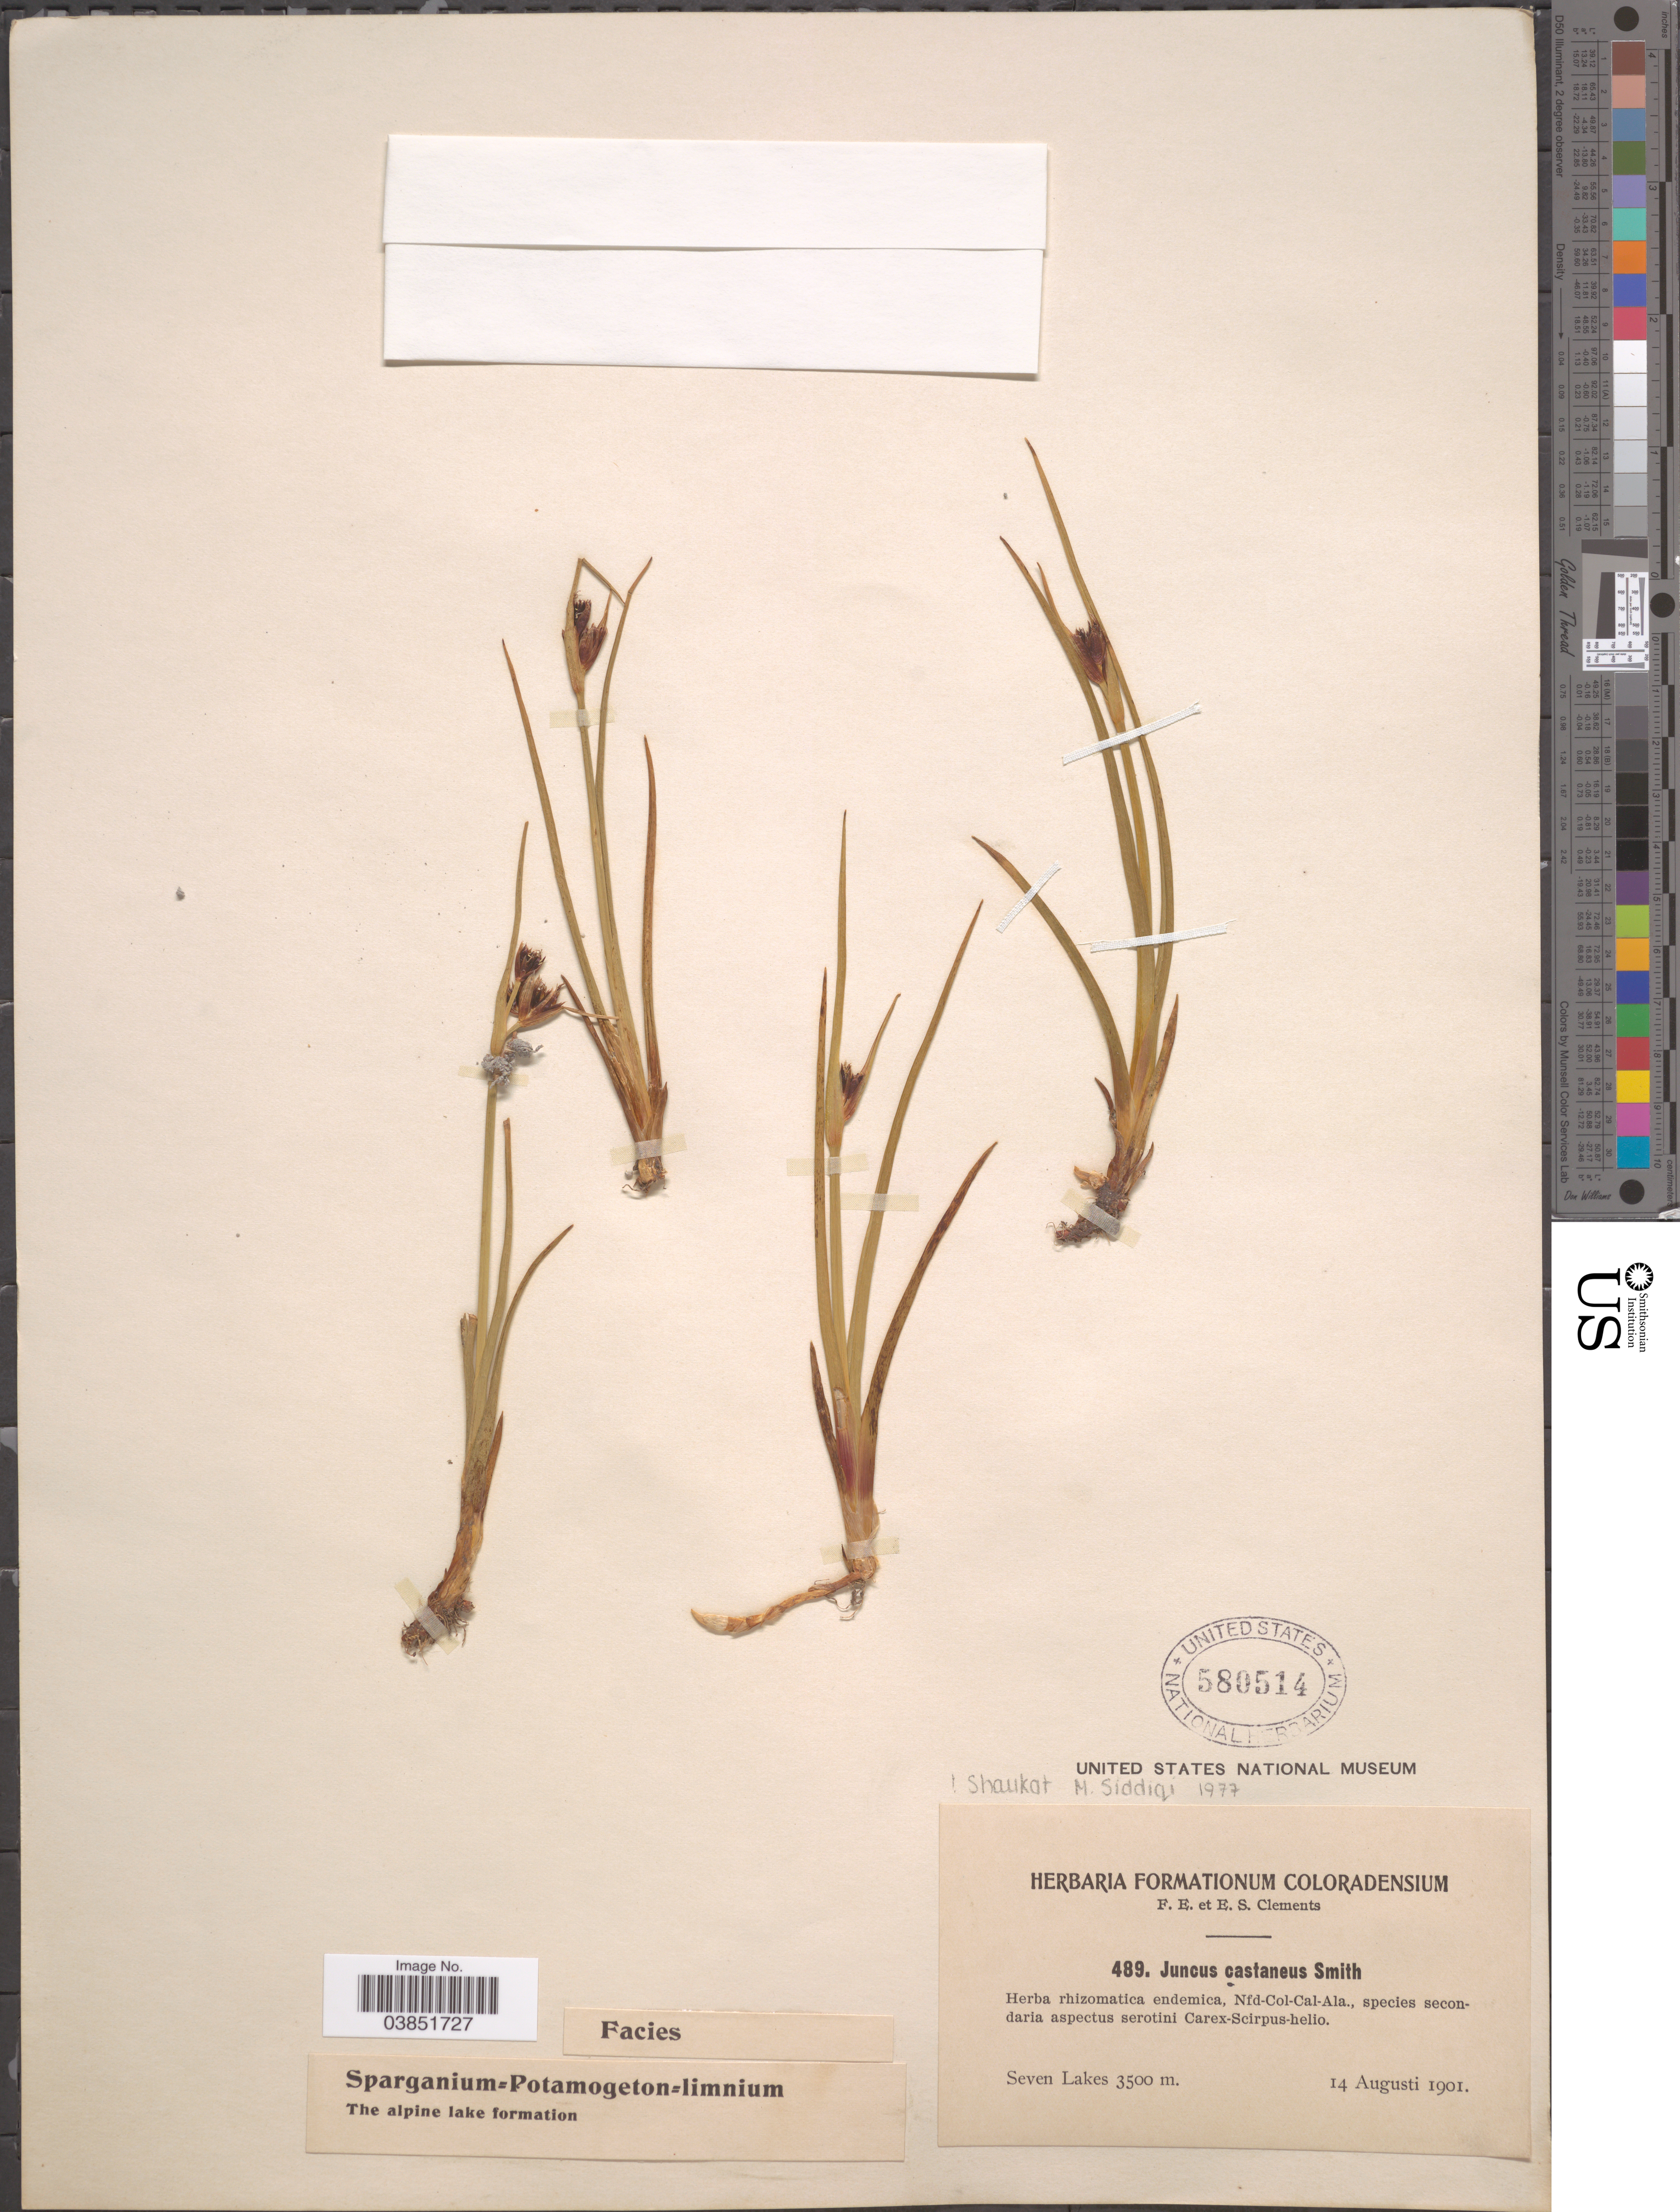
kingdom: Plantae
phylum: Tracheophyta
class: Liliopsida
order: Poales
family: Juncaceae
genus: Juncus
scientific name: Juncus castaneus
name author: Sm.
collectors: F. E. Clements & E. S. Clements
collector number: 489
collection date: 1901-08-14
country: United States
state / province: Colorado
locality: Seven Lakes.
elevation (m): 3500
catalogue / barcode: US 580514